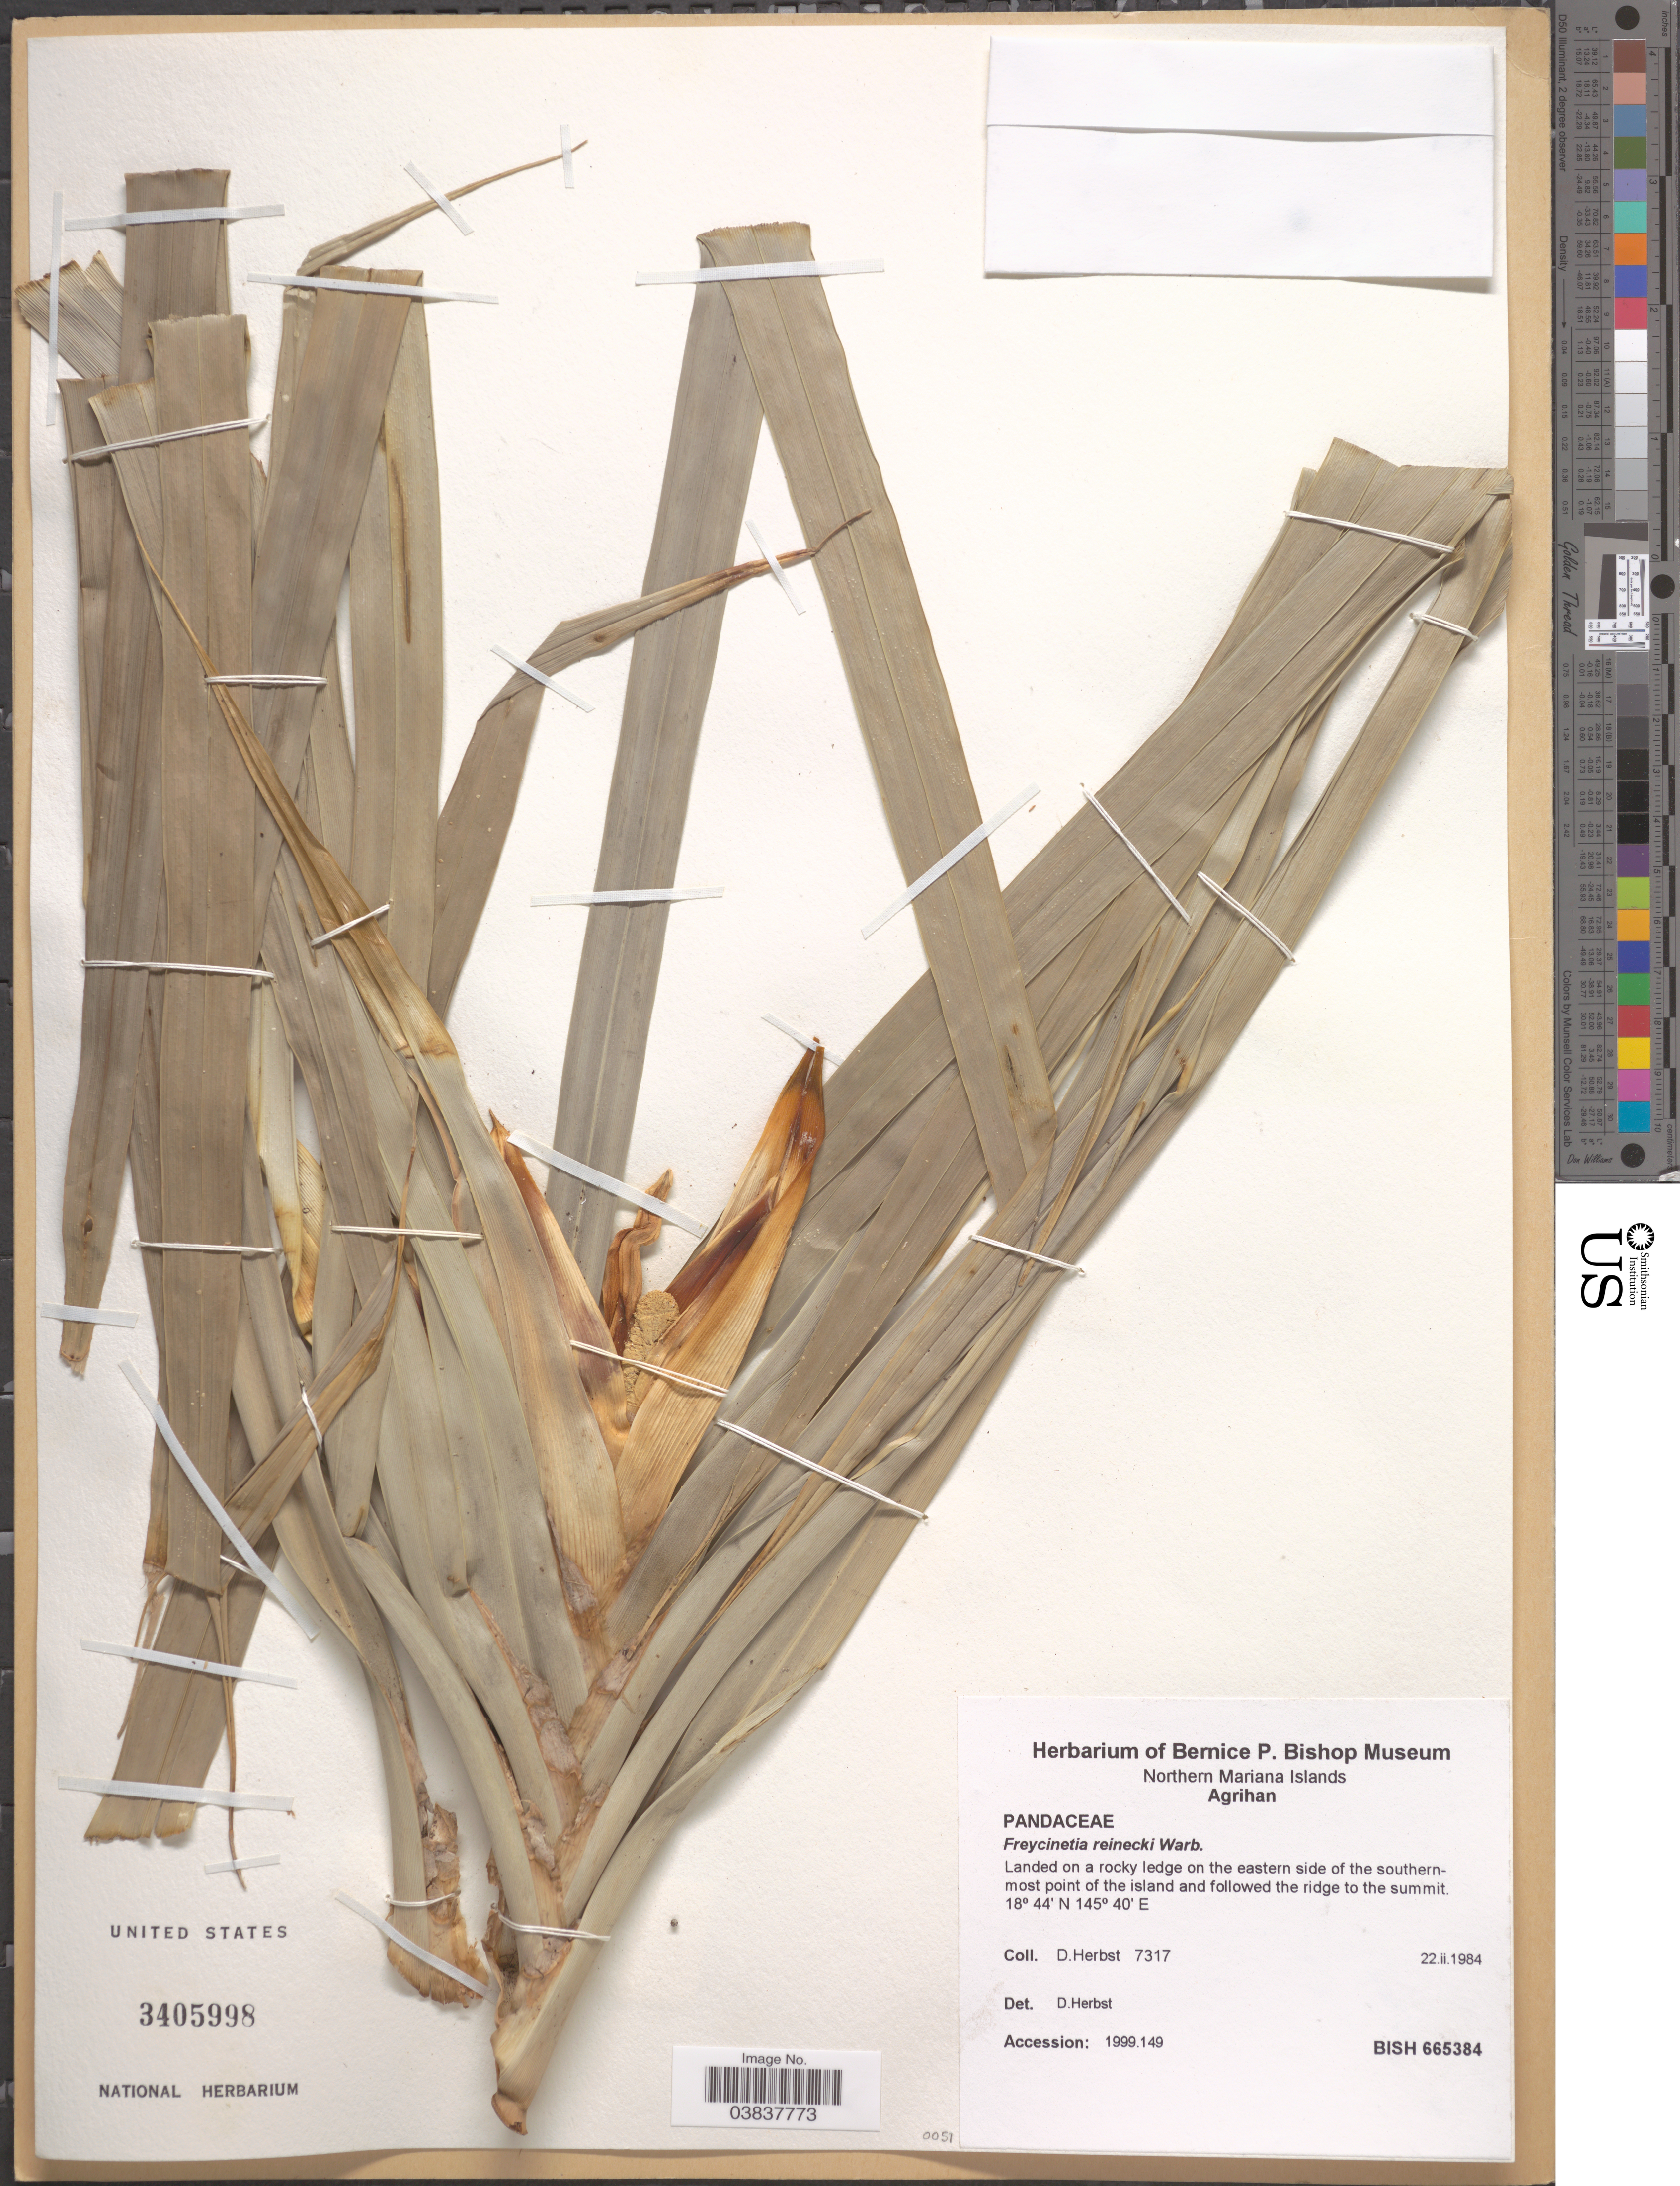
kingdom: Plantae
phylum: Tracheophyta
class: Liliopsida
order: Pandanales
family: Pandanaceae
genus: Freycinetia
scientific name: Freycinetia reineckei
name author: Warb. ex Reinecke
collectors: D. Herbst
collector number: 7317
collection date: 1984-02-22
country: Northern Mariana Islands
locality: Agrihan. On the eastern side of the southern-most point of the island and followed the ridge to the summit.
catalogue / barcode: US 3405998